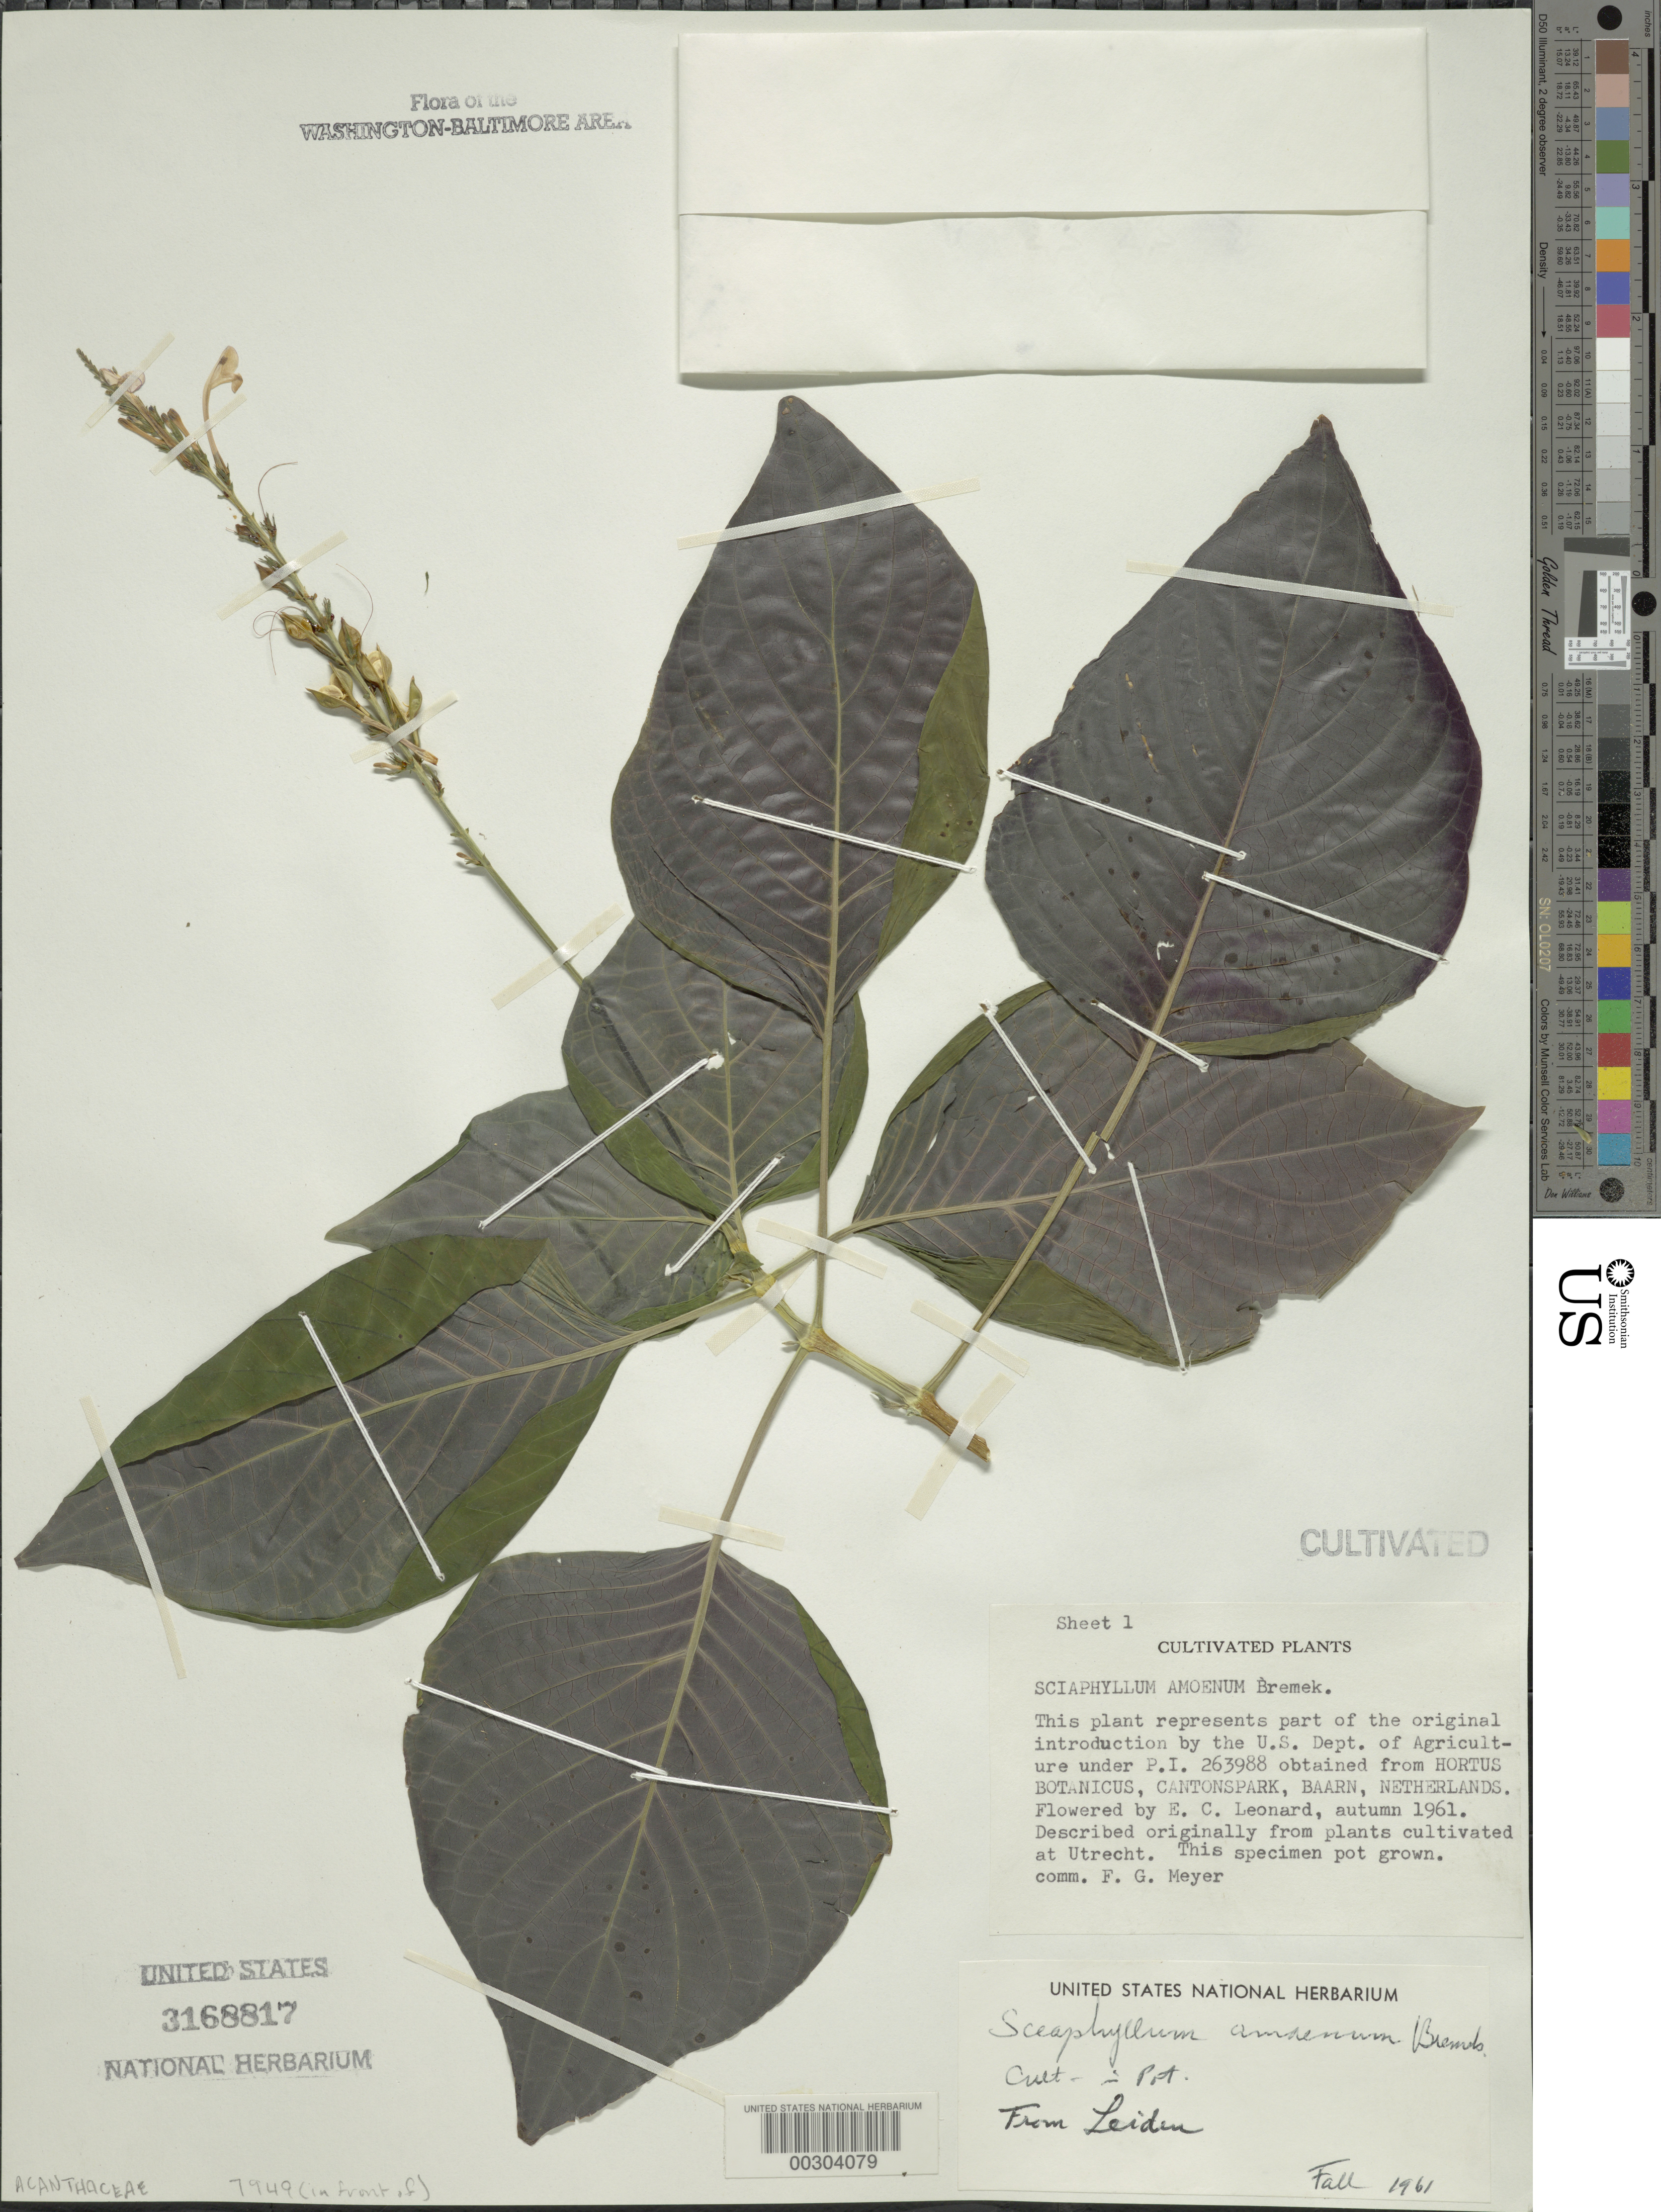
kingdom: Plantae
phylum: Tracheophyta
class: Magnoliopsida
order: Lamiales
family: Acanthaceae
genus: Sciaphyllum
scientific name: Sciaphyllum amoenum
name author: Bremek.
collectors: F. G. Meyer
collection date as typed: Fal 1961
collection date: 1961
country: United States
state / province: District of Columbia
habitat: Pot grown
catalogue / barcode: US 3168817